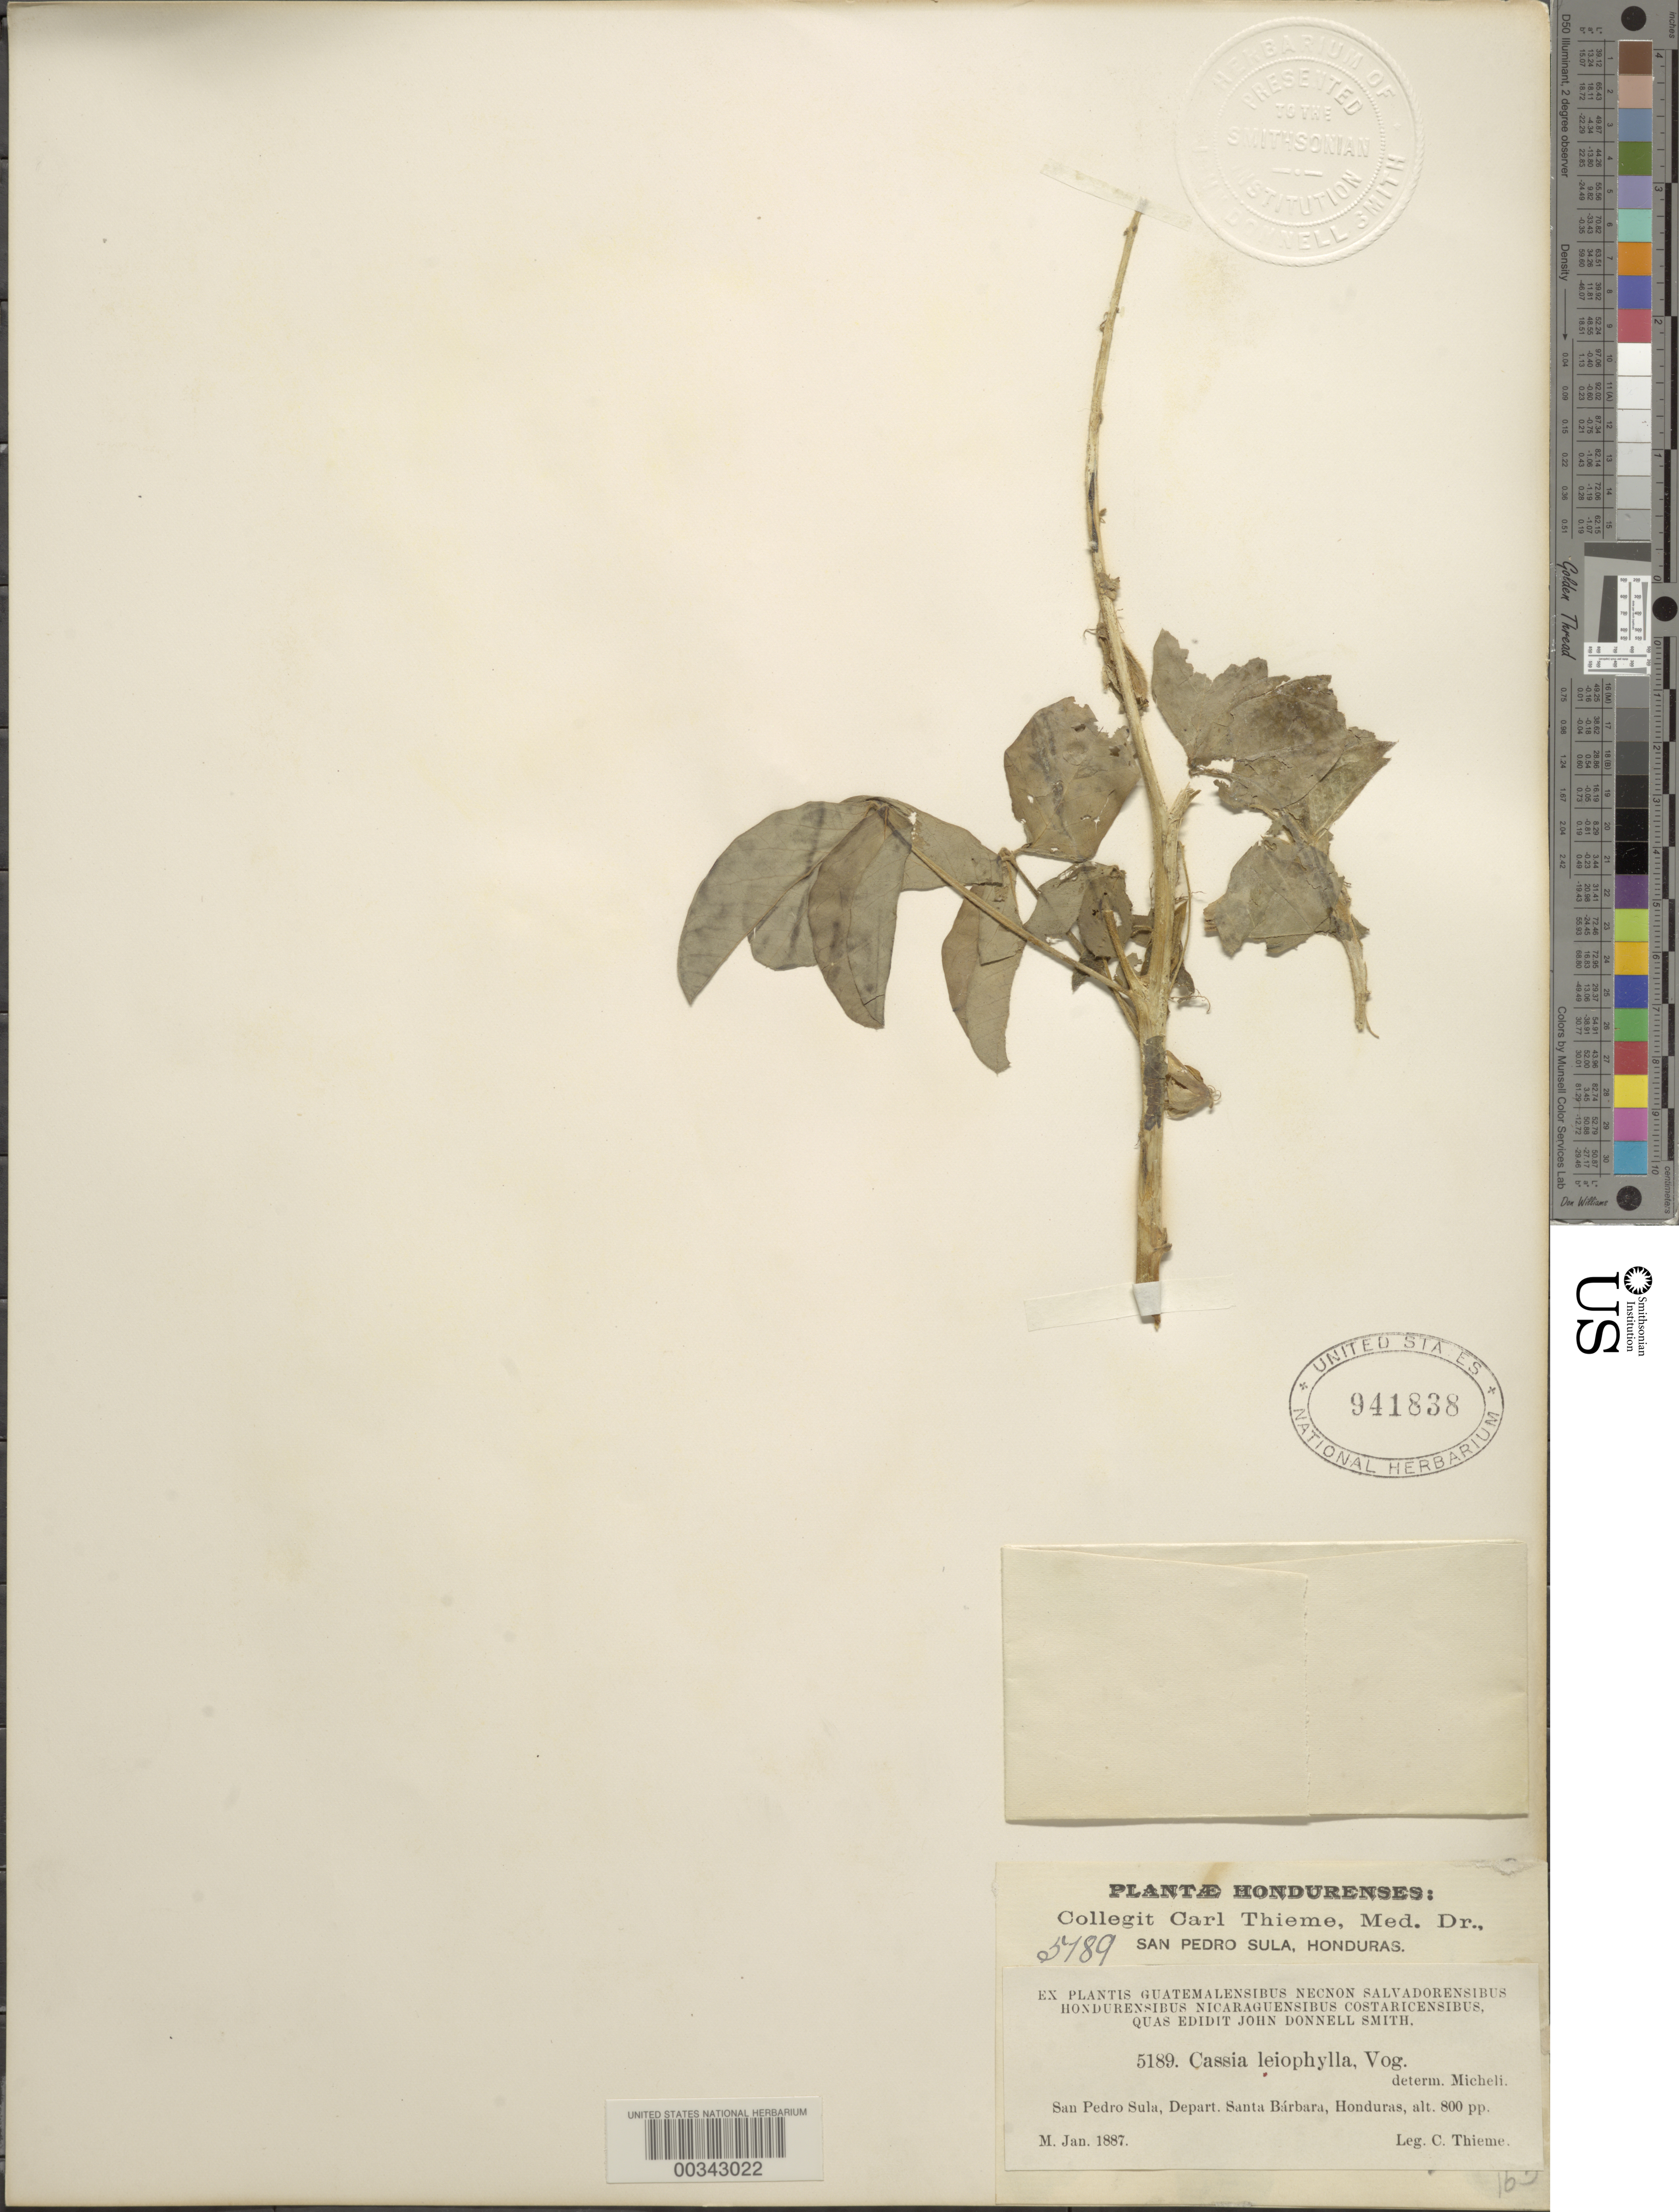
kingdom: Plantae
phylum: Tracheophyta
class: Magnoliopsida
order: Fabales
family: Fabaceae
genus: Senna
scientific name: Senna leiophylla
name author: (Vogel) H.S. Irwin & Barneby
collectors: C. Thieme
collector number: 5189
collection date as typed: Jan 1887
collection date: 1887-01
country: Honduras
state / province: Santa Bárbara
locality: San Pedro Sula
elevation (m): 244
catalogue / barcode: US 941838